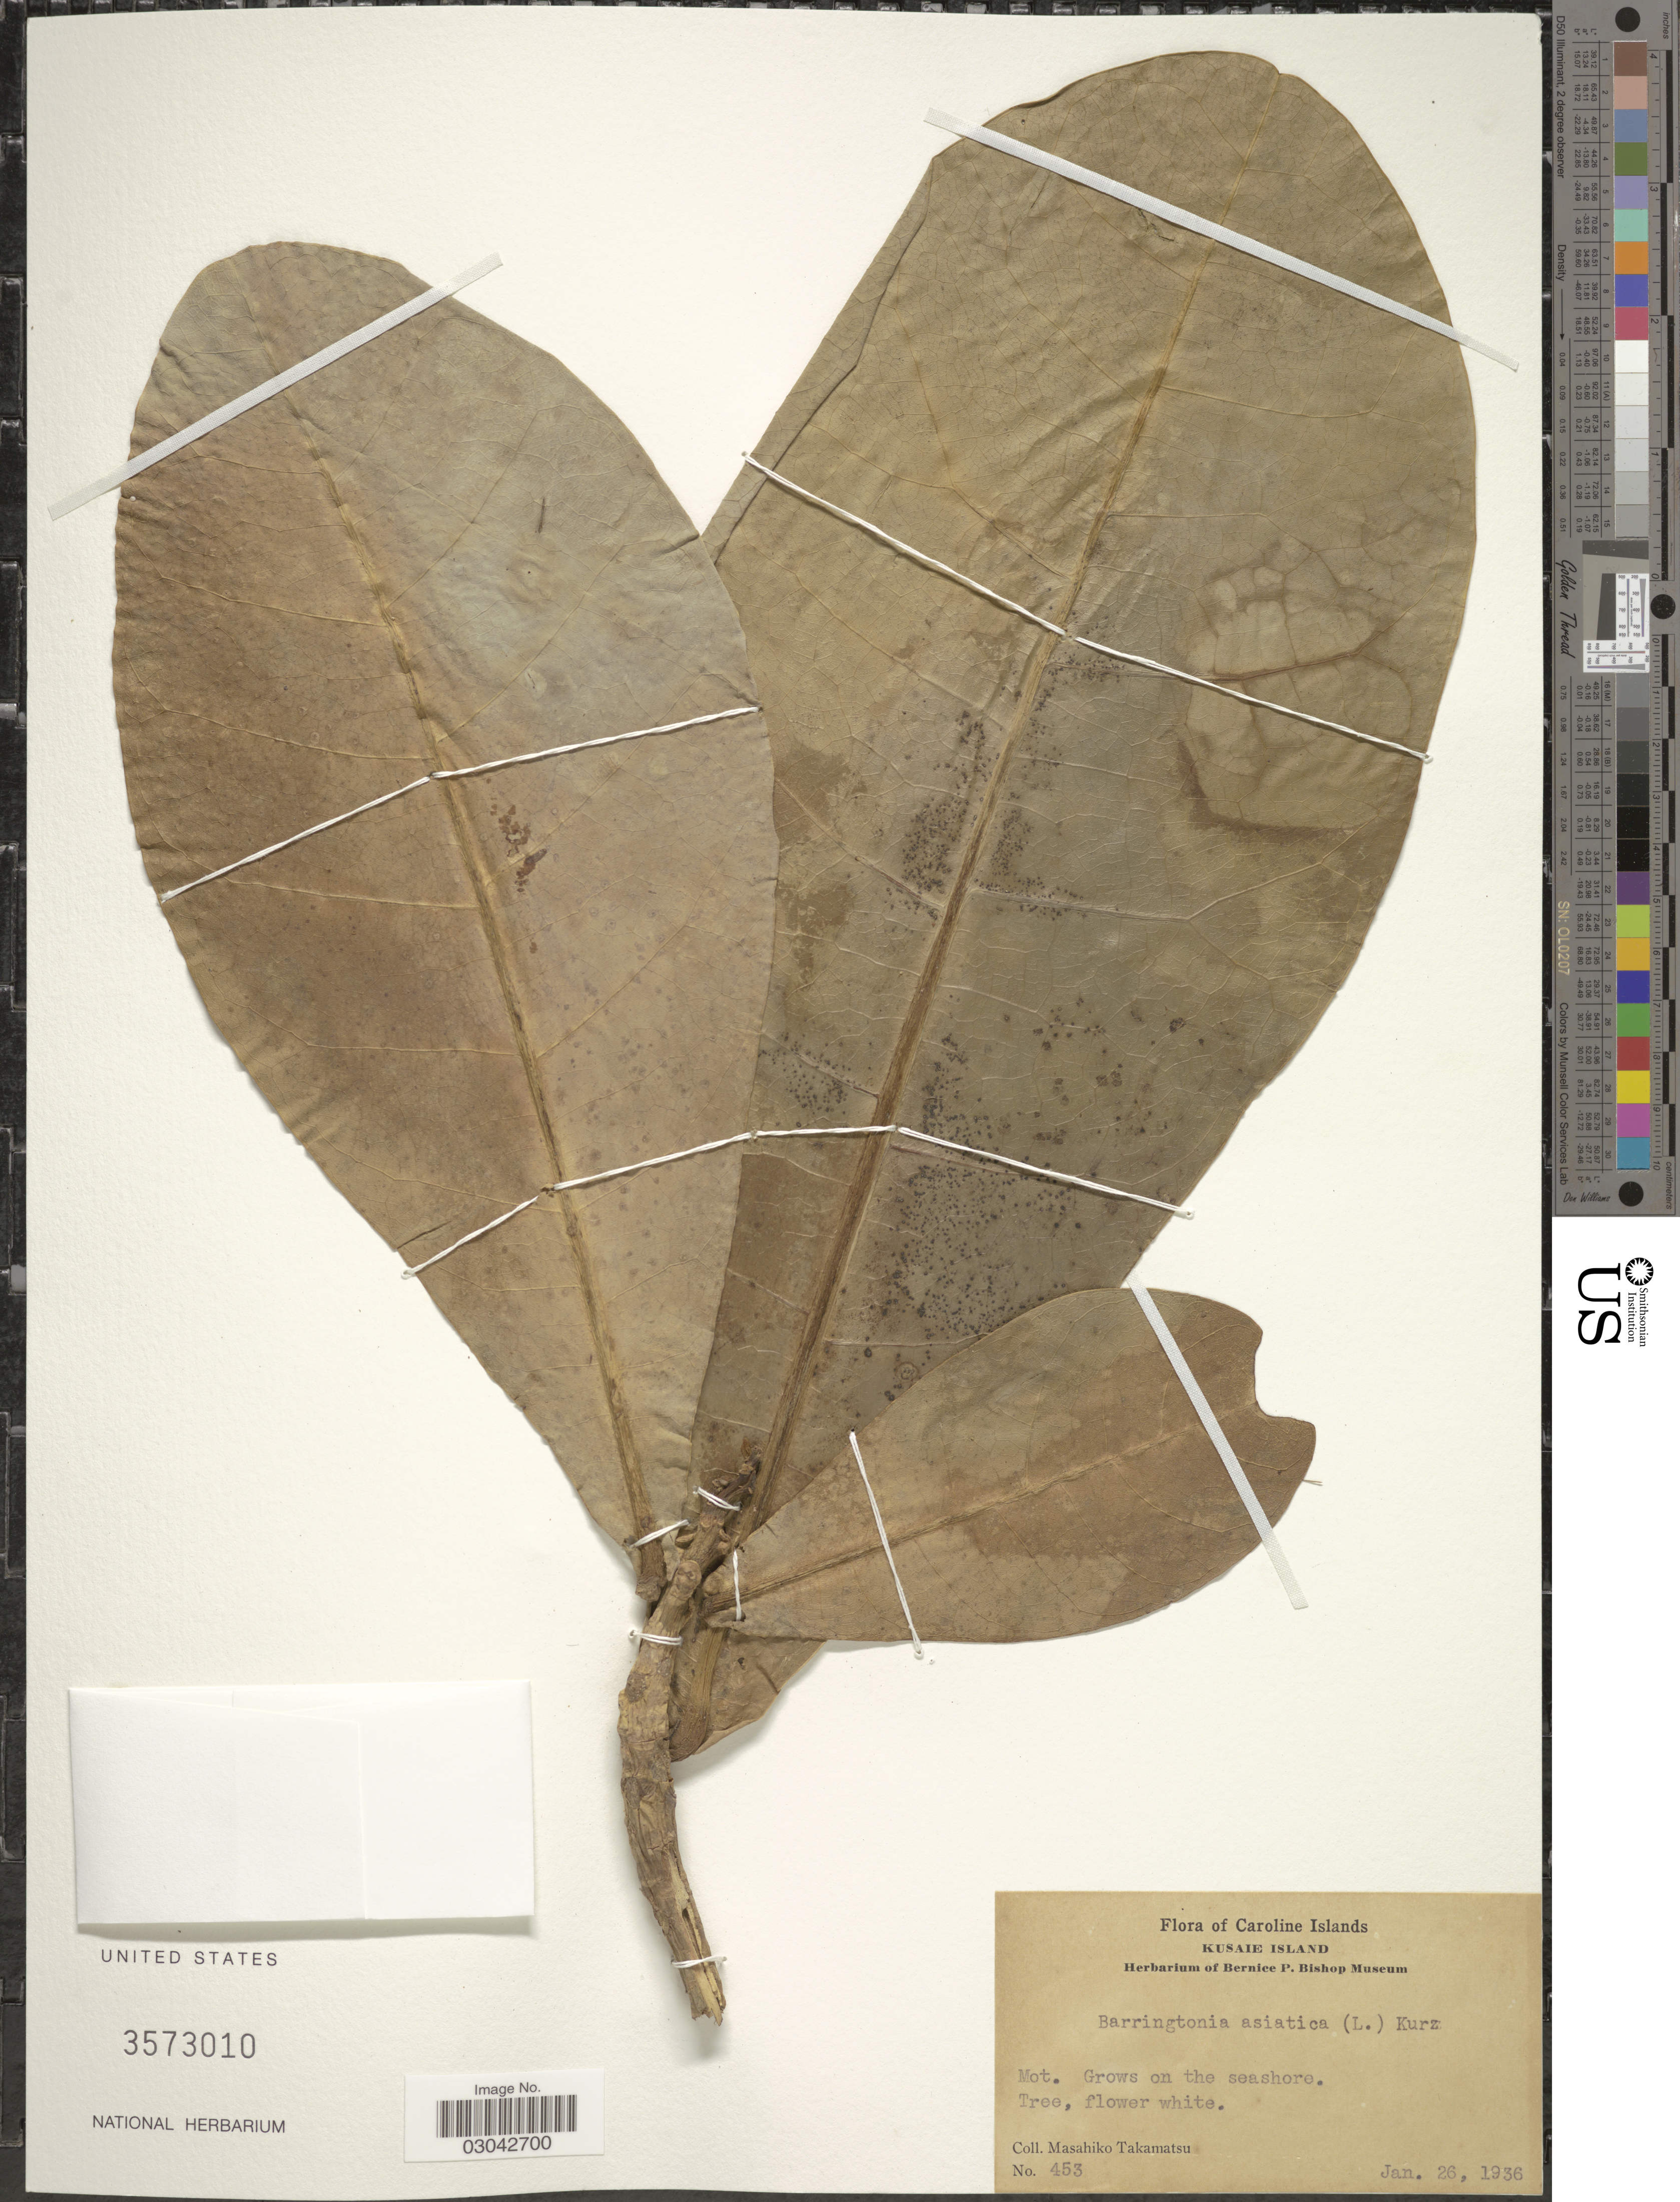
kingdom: Plantae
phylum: Tracheophyta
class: Magnoliopsida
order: Ericales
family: Lecythidaceae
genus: Barringtonia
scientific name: Barringtonia asiatica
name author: (L.) Kurz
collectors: M. Takamatsu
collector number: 453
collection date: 1936-01-26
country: Micronesia, Federated States of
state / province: Kosrae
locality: Caroline Islands. Kusaie Island. Mot.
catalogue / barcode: US 3573010